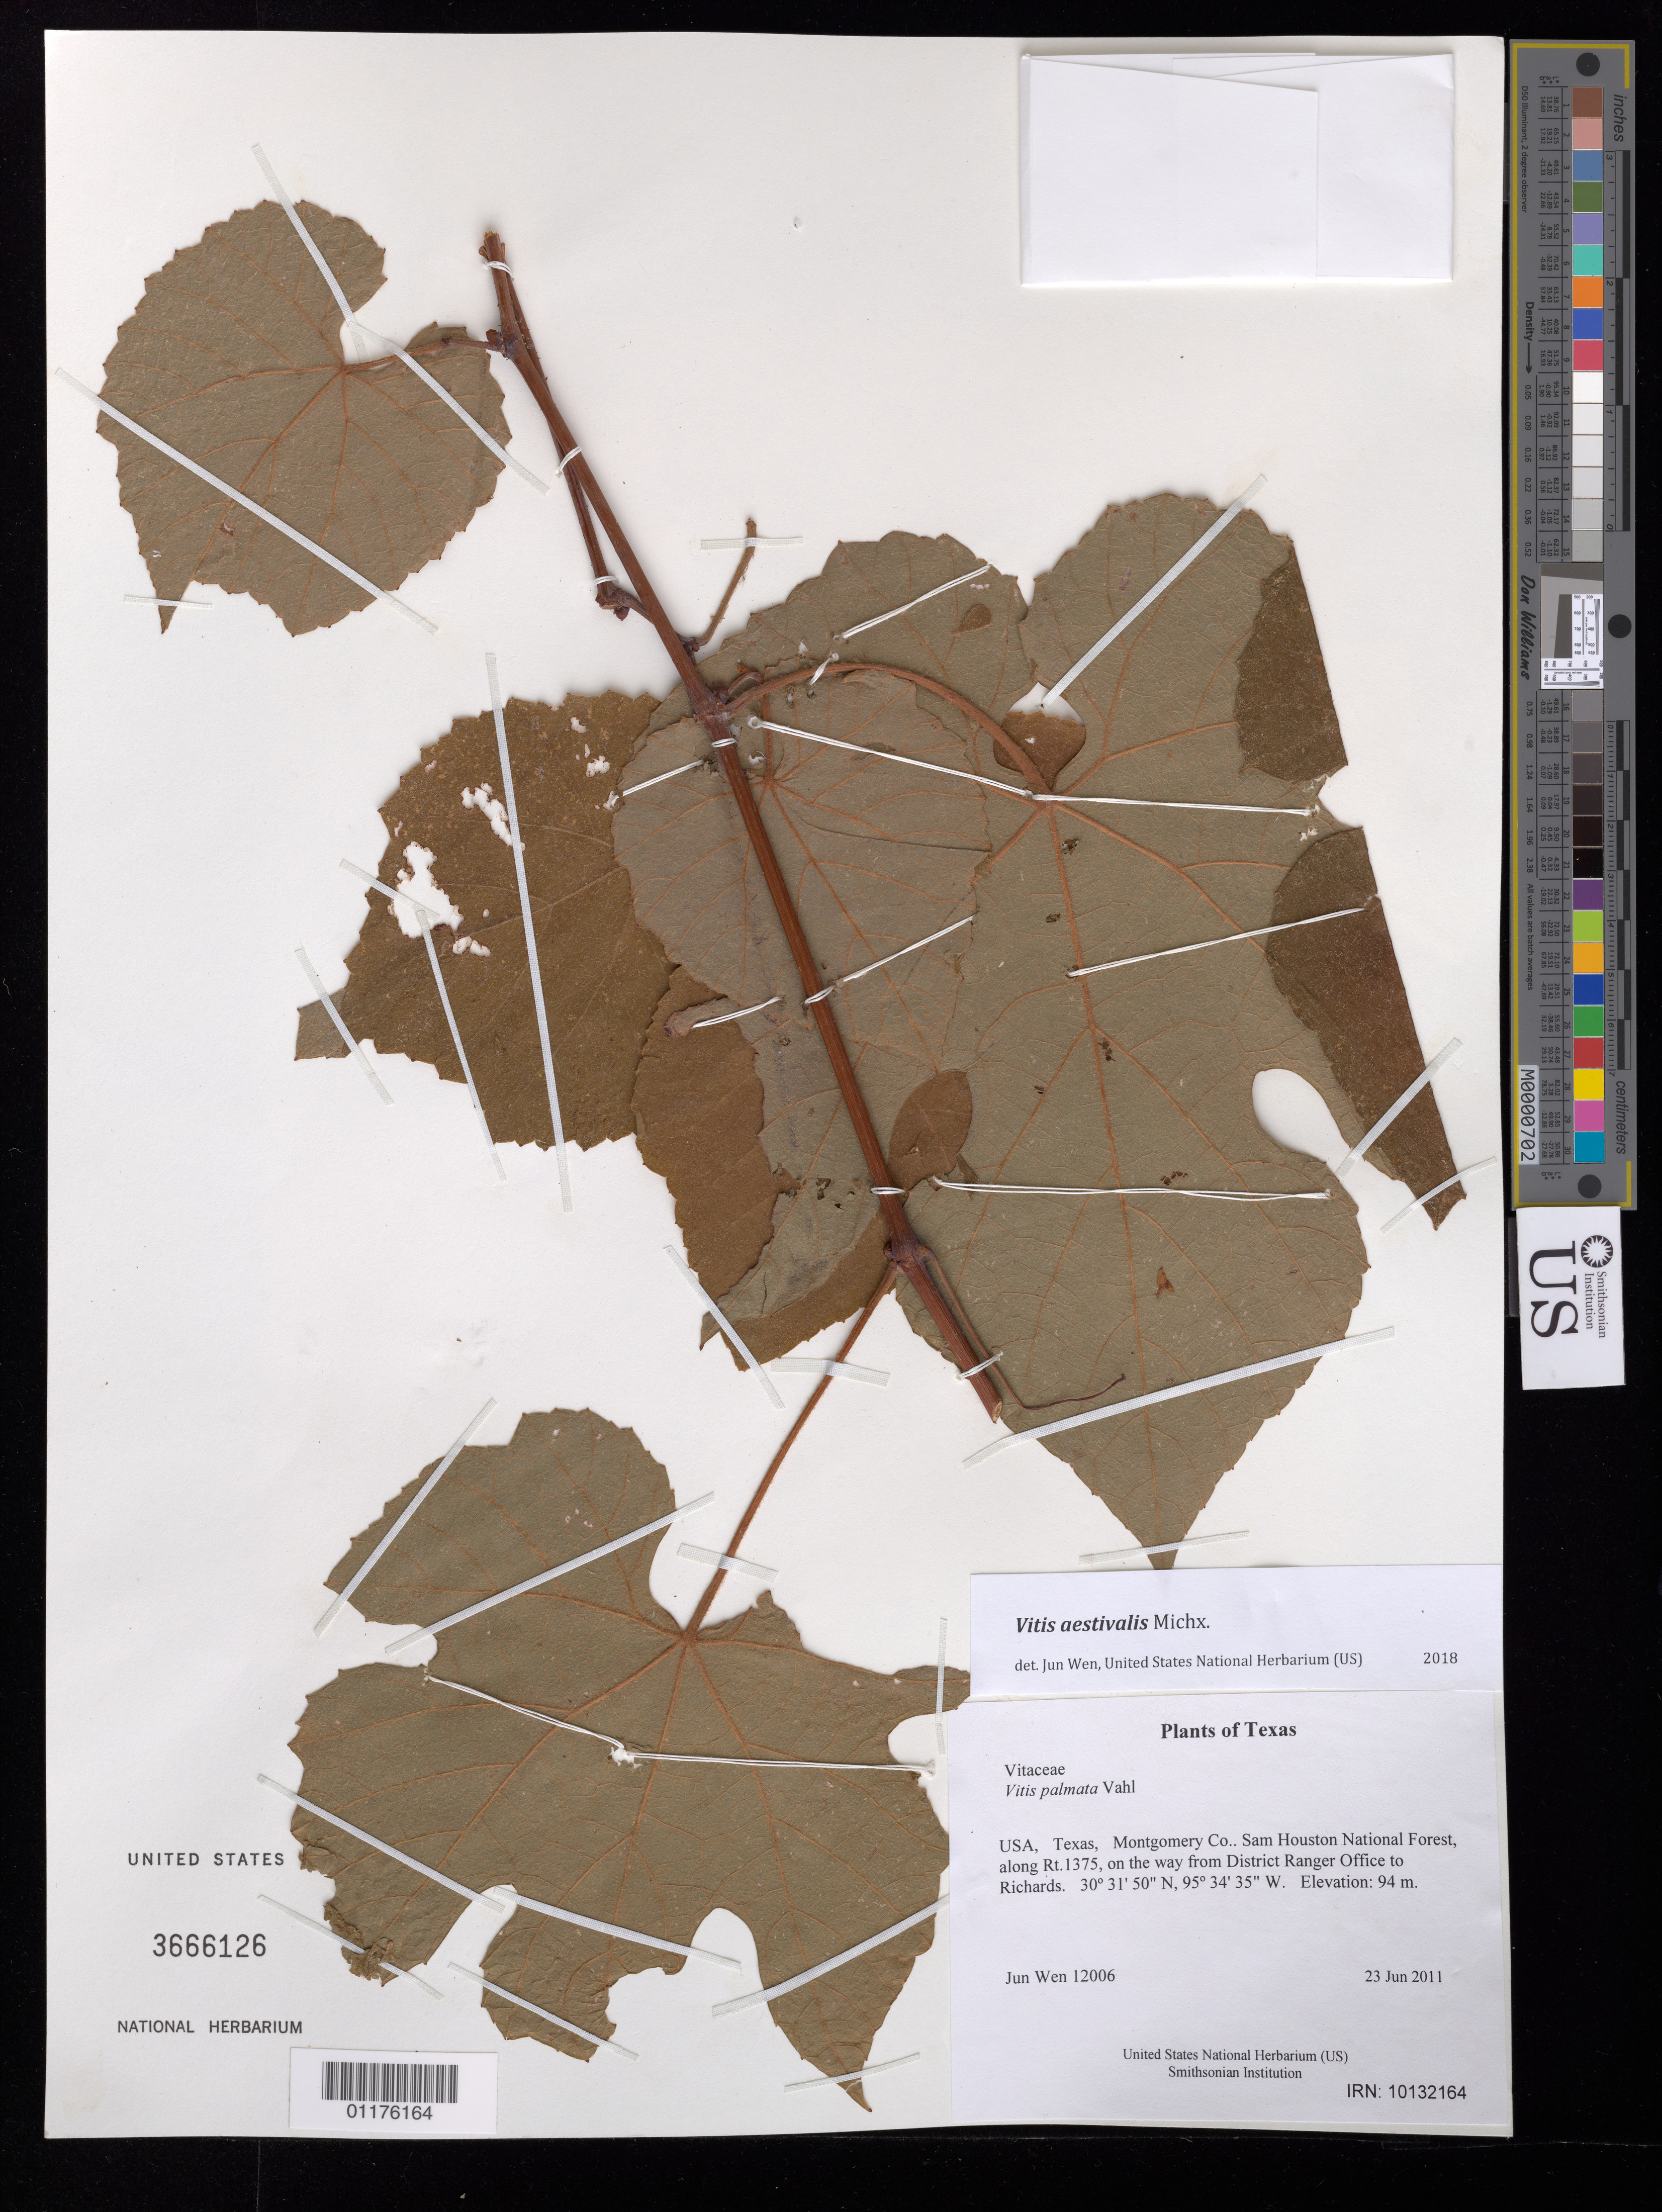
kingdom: Plantae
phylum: Tracheophyta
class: Magnoliopsida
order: Vitales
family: Vitaceae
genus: Vitis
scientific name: Vitis aestivalis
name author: Michx.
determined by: Wen, Jun, (BOT), Smithsonian Institution - National Museum of Natural History (UNITED STATES)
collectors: J. Wen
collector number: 12006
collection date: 2011-06-23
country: United States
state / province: Texas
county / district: Montgomery Co.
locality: Sam Houston National Forest, along Rt.1375, on the way from District Ranger Office to Richards.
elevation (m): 94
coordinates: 30 31.839 N, 95 34.576 W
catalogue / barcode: US 3666126